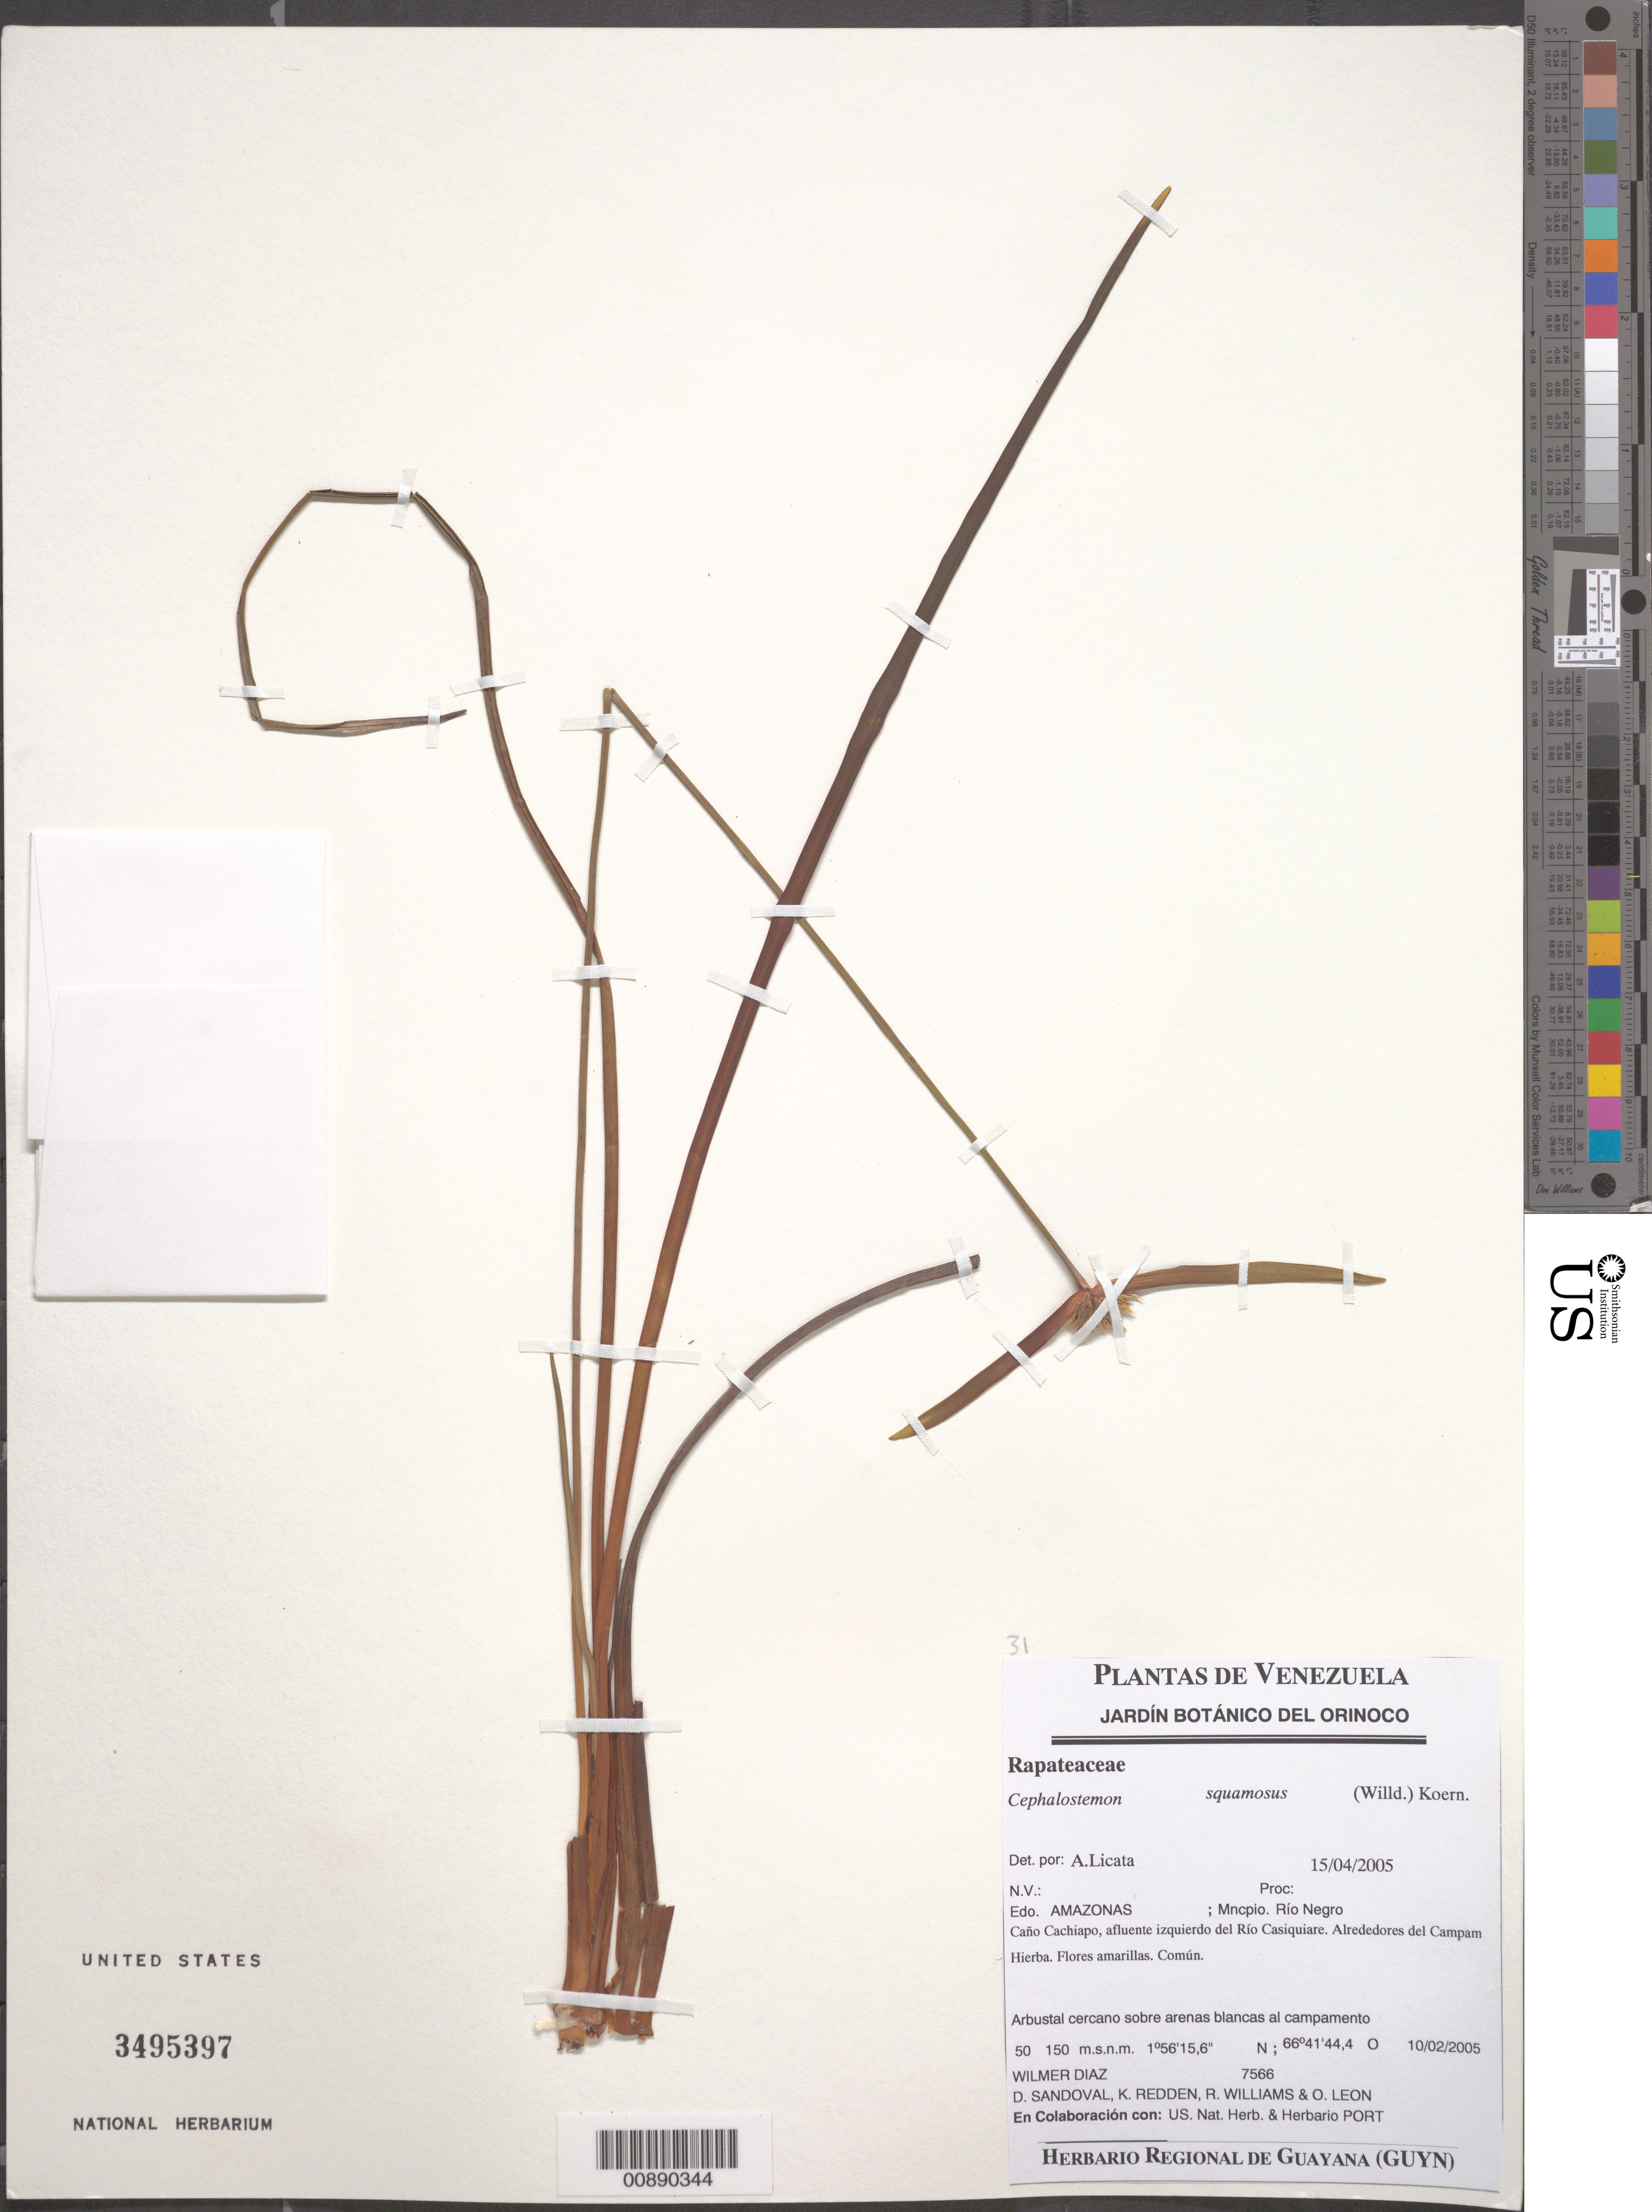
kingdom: Plantae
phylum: Tracheophyta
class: Liliopsida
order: Poales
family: Rapateaceae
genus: Cephalostemon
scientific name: Cephalostemon squamosus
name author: (Willd.) Körn.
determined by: Licata, A., (PORT), Univ. Nac. Exp. de los Llanos Ezequiel Zamora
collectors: W. Díaz P., D. Sandoval, K. M. Redden, R. Williams & O. León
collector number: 7566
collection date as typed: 10-Feb-05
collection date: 2005-02-10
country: Venezuela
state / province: Amazonas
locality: Mun. Río Negro, Caño Cachiapo, afluente del Río Casiquaire, alrededores del Campamento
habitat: Arbustal cercano sobre arenas blancas al campamento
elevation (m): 50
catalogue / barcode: US 3495397